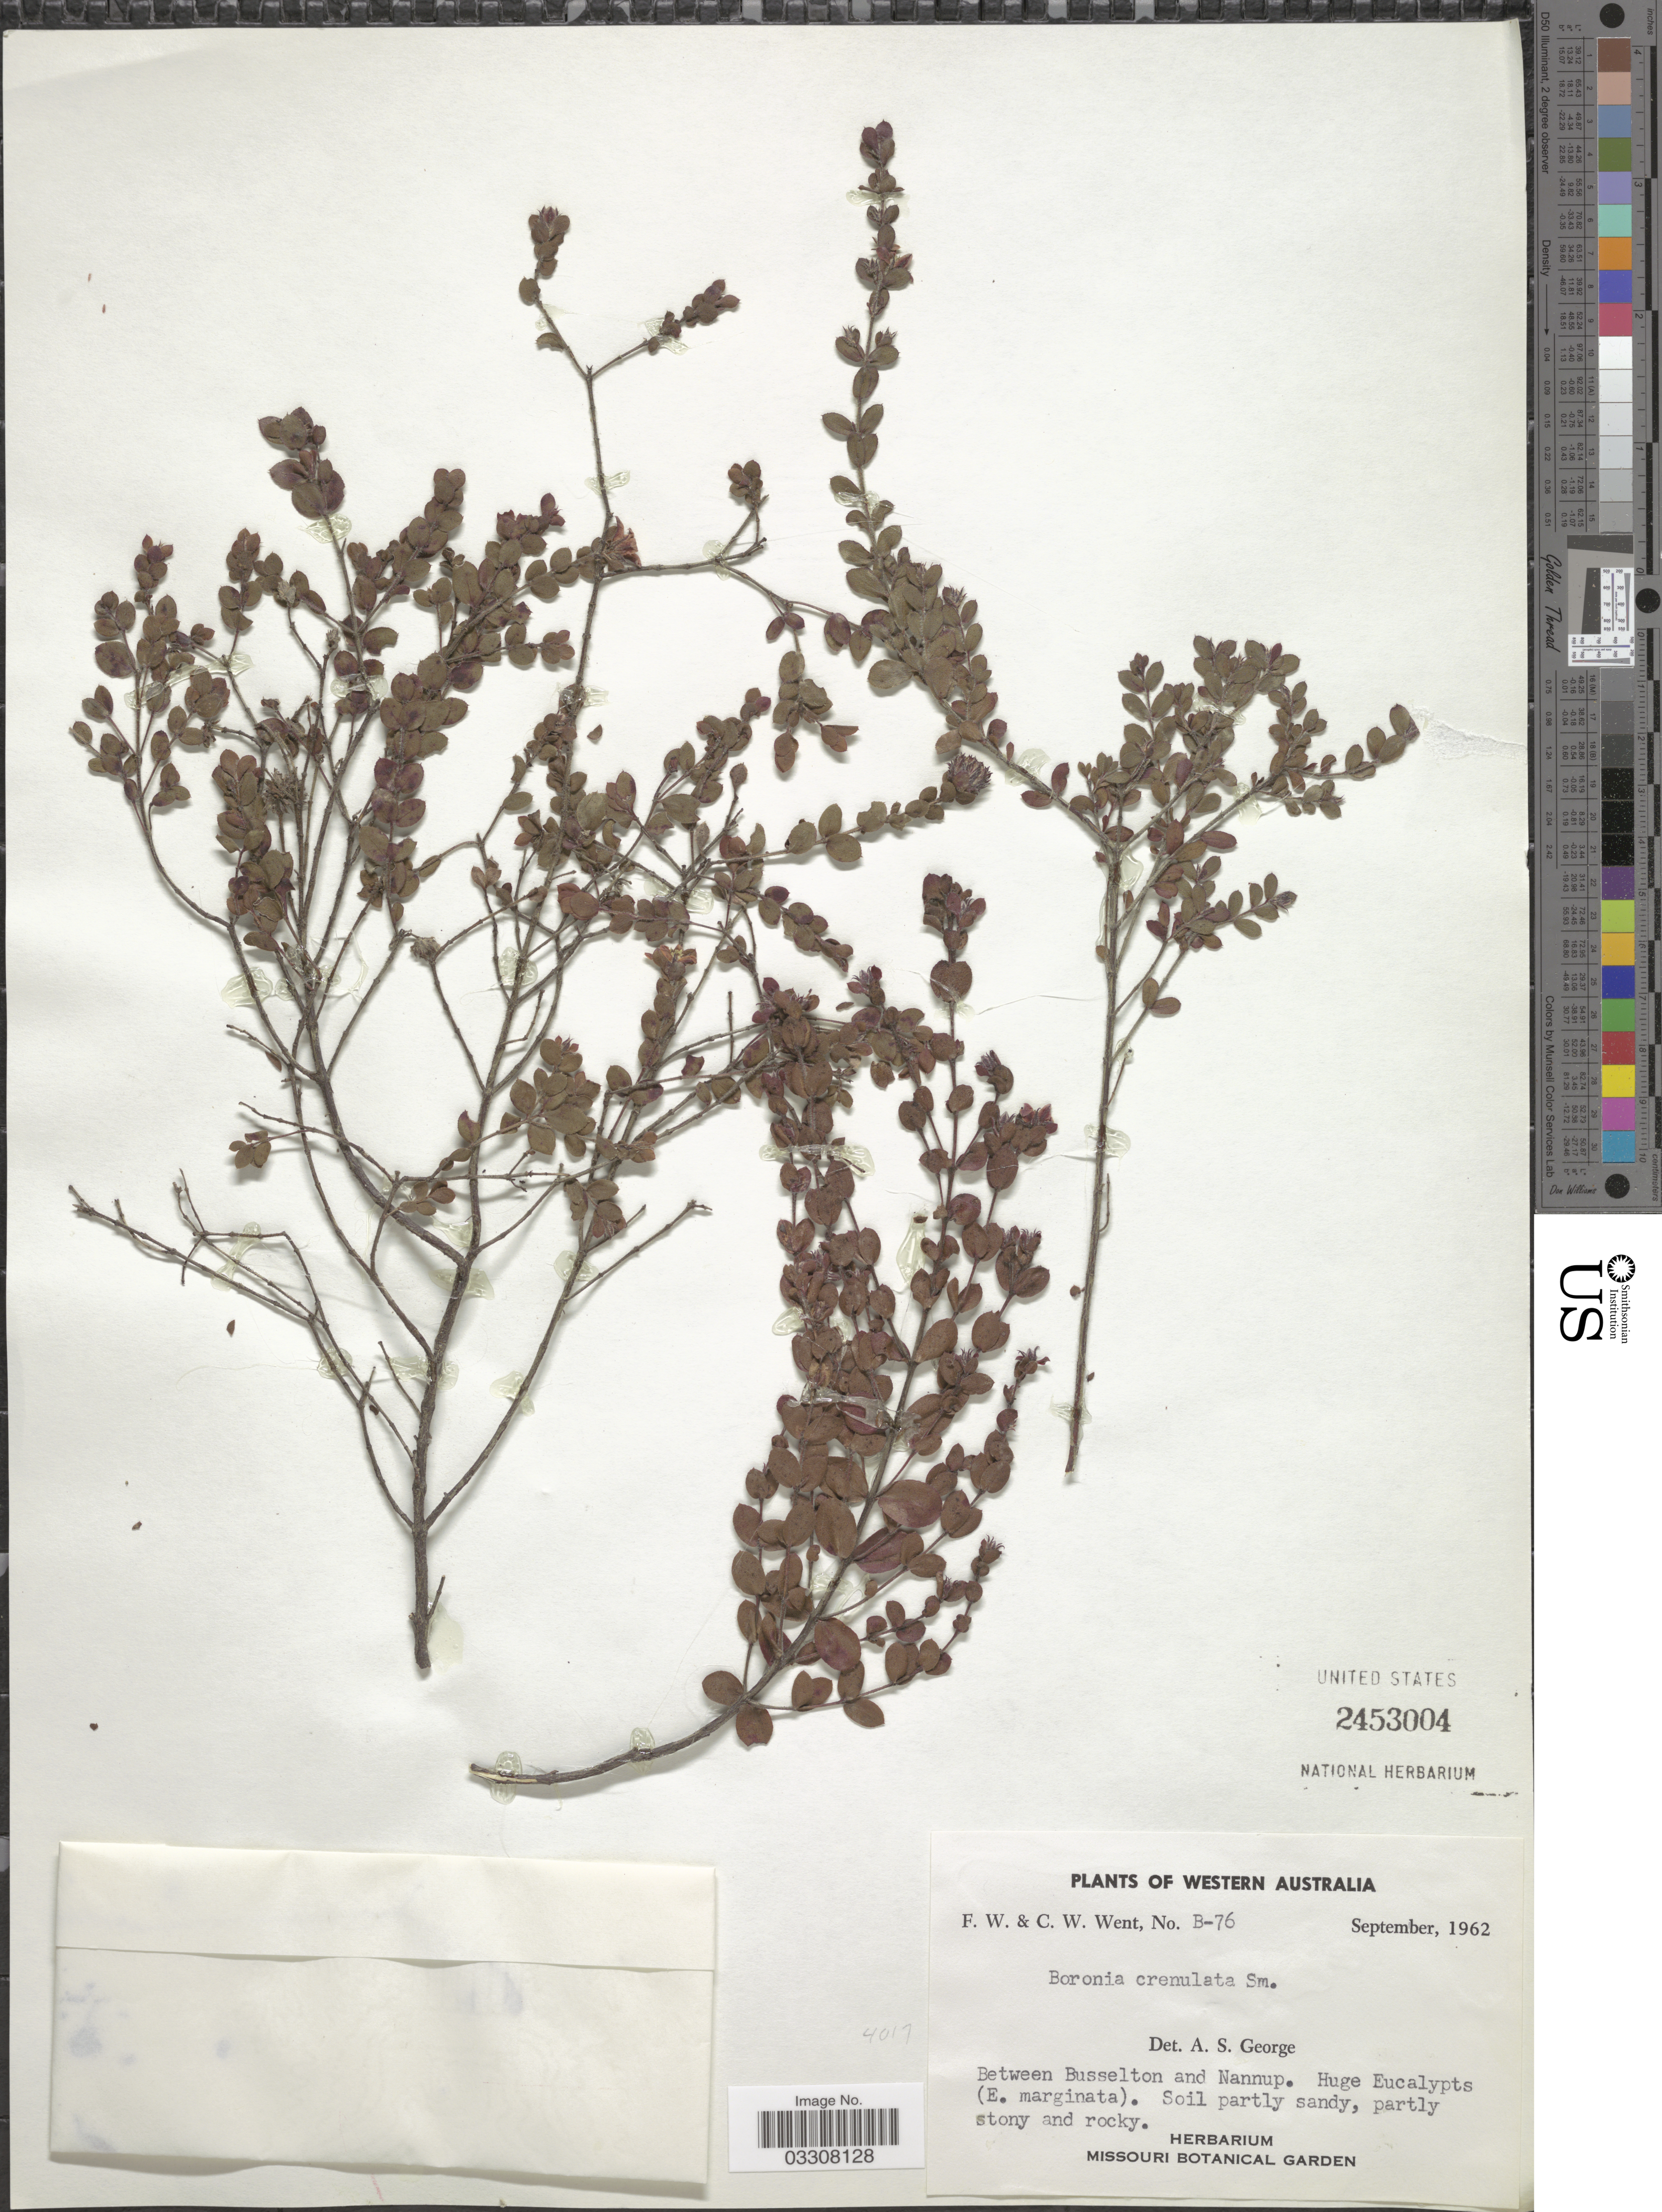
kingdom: Plantae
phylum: Tracheophyta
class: Magnoliopsida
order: Sapindales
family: Rutaceae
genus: Boronia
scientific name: Boronia crenulata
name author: Sm.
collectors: F. W. Went & C. W. Went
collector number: B-76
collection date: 1962-09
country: Australia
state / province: Western Australia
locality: Between Busselton and Nannup.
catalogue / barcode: US 2453004